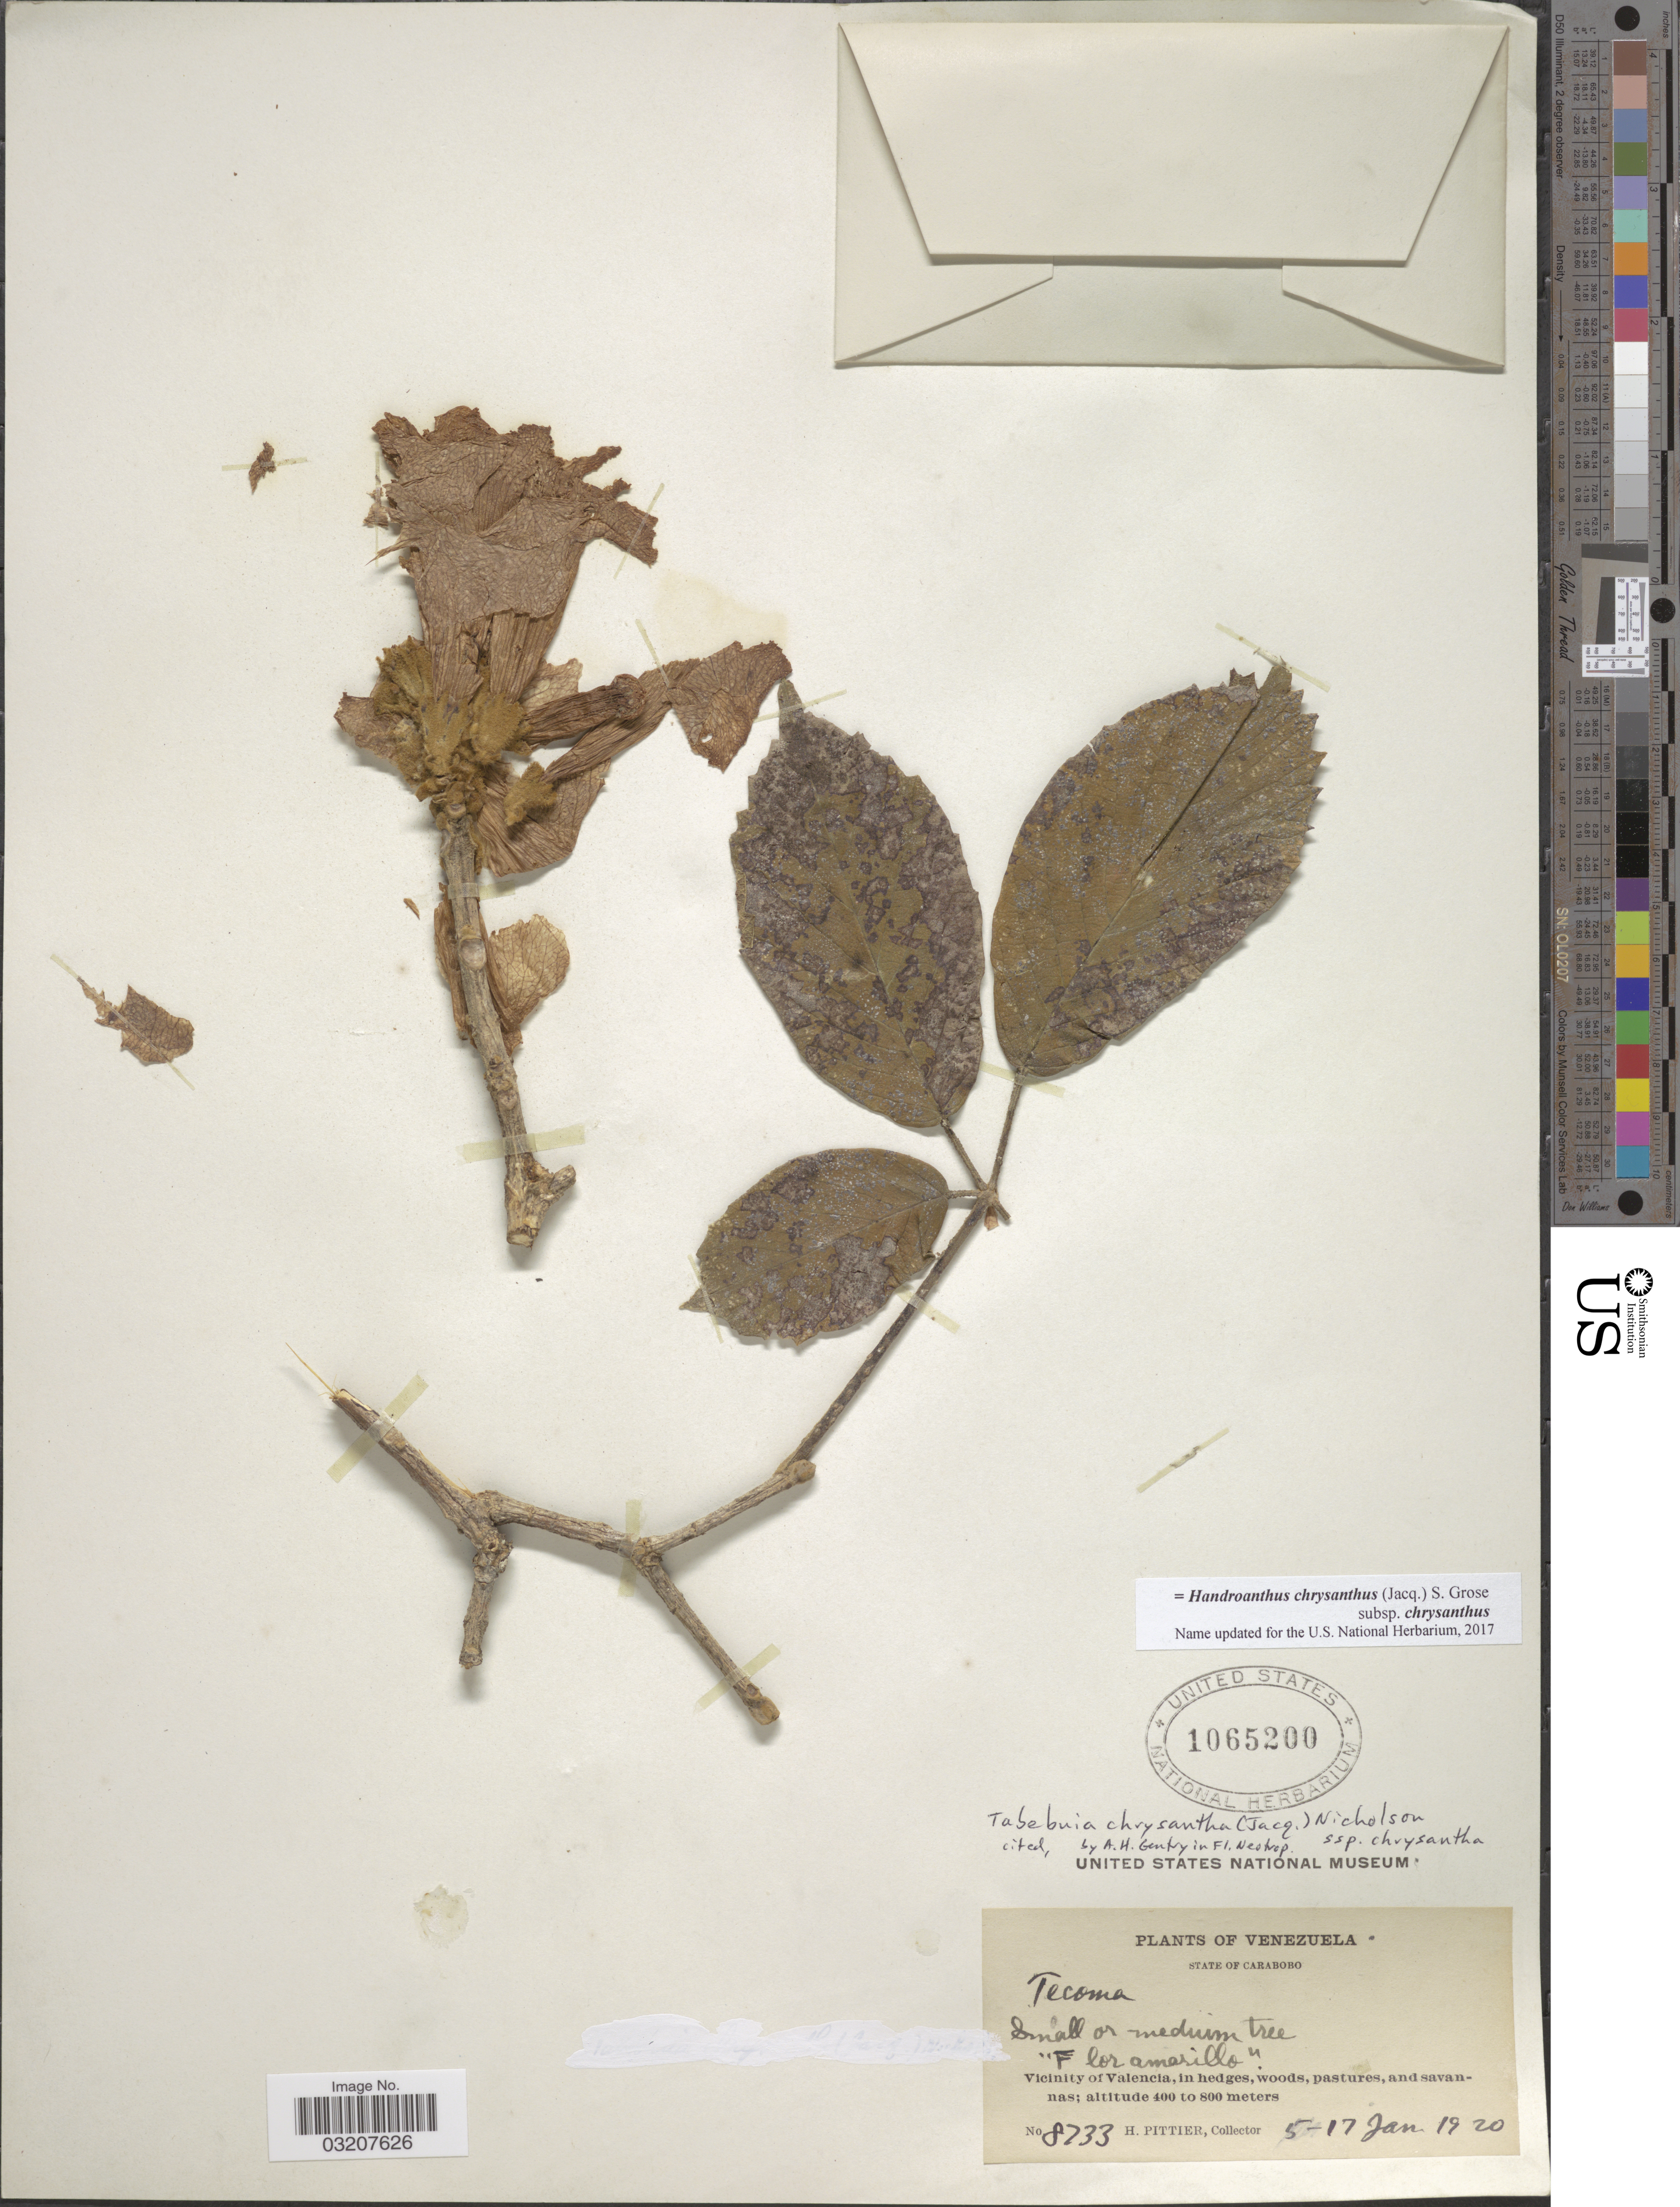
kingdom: Plantae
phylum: Tracheophyta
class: Magnoliopsida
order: Lamiales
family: Bignoniaceae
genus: Handroanthus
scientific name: Handroanthus chrysanthus subsp. chrysanthus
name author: (Jacq.) S.O. Grose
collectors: H. F. Pittier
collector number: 8233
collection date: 1920-01-05/1920-01-17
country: Venezuela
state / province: Carabobo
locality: Vicinity of Valencia, woods, pastures, and savannas.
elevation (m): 400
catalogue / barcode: US 1065200